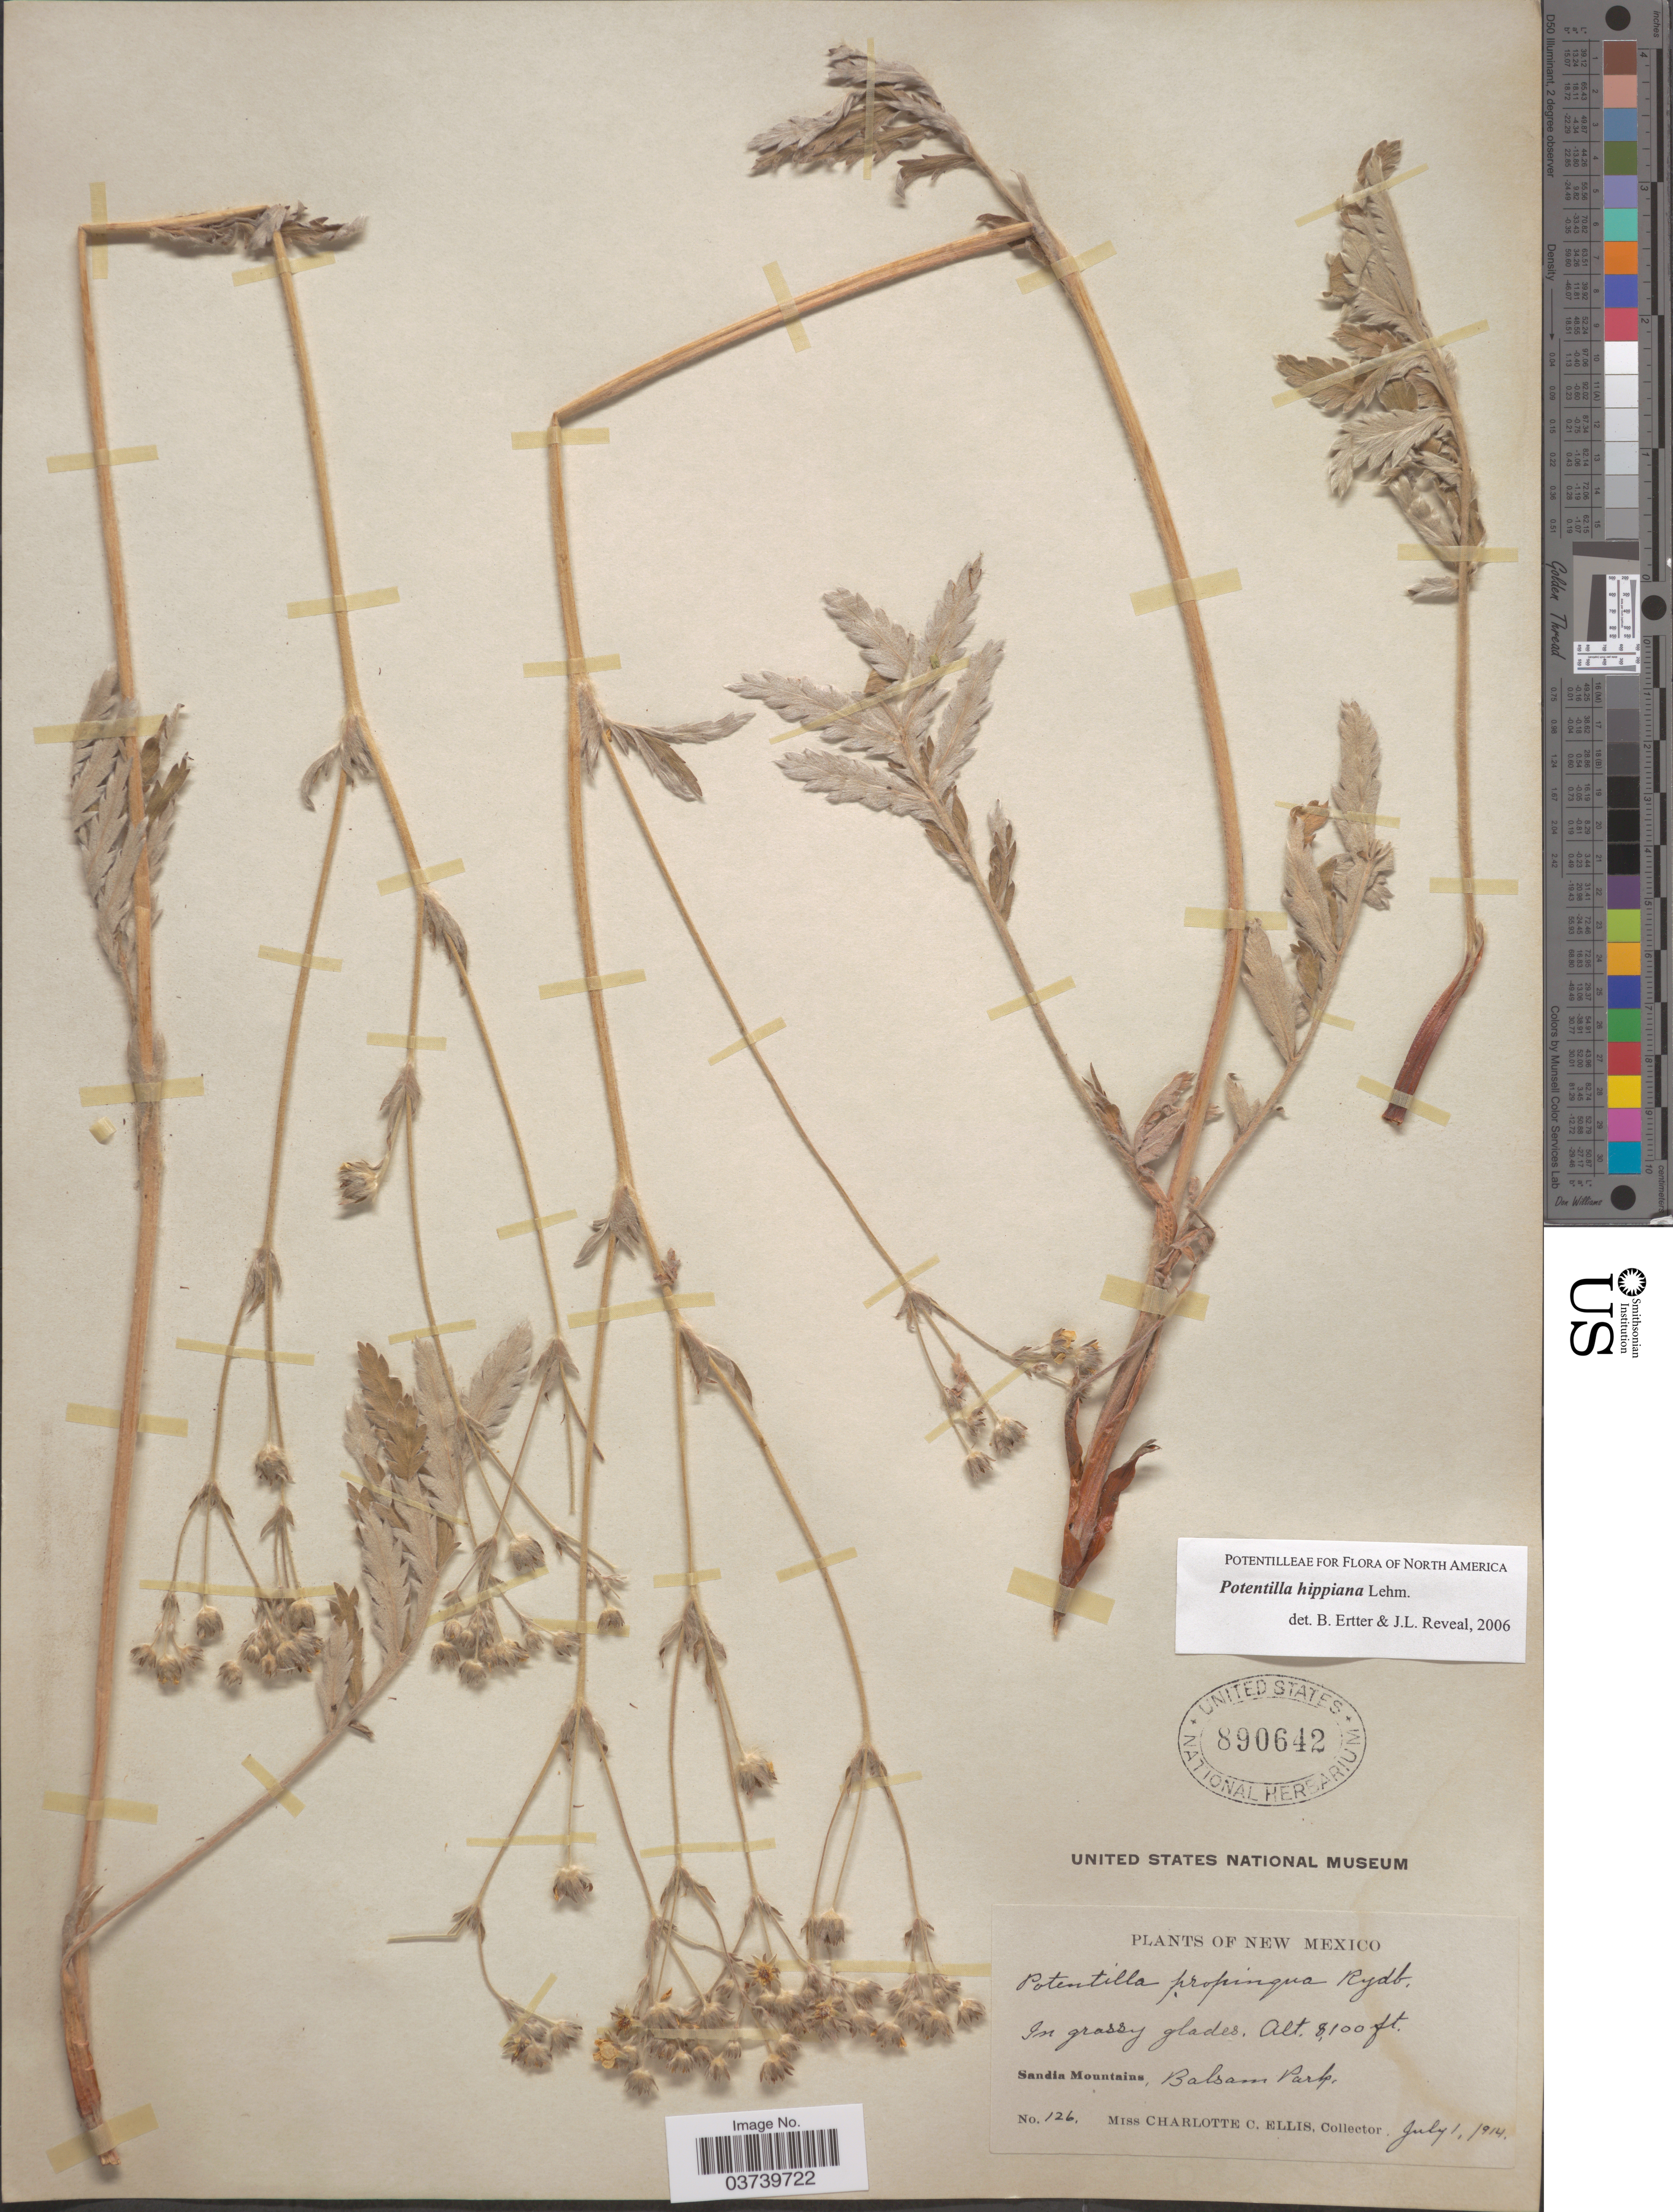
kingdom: Plantae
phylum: Tracheophyta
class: Magnoliopsida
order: Rosales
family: Rosaceae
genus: Potentilla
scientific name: Potentilla hippiana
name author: Lehm.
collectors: C. C. Ellis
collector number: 126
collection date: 1914-07-01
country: United States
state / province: New Mexico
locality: Sandia Mountains, Balsam Park.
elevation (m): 2469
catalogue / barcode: US 890642